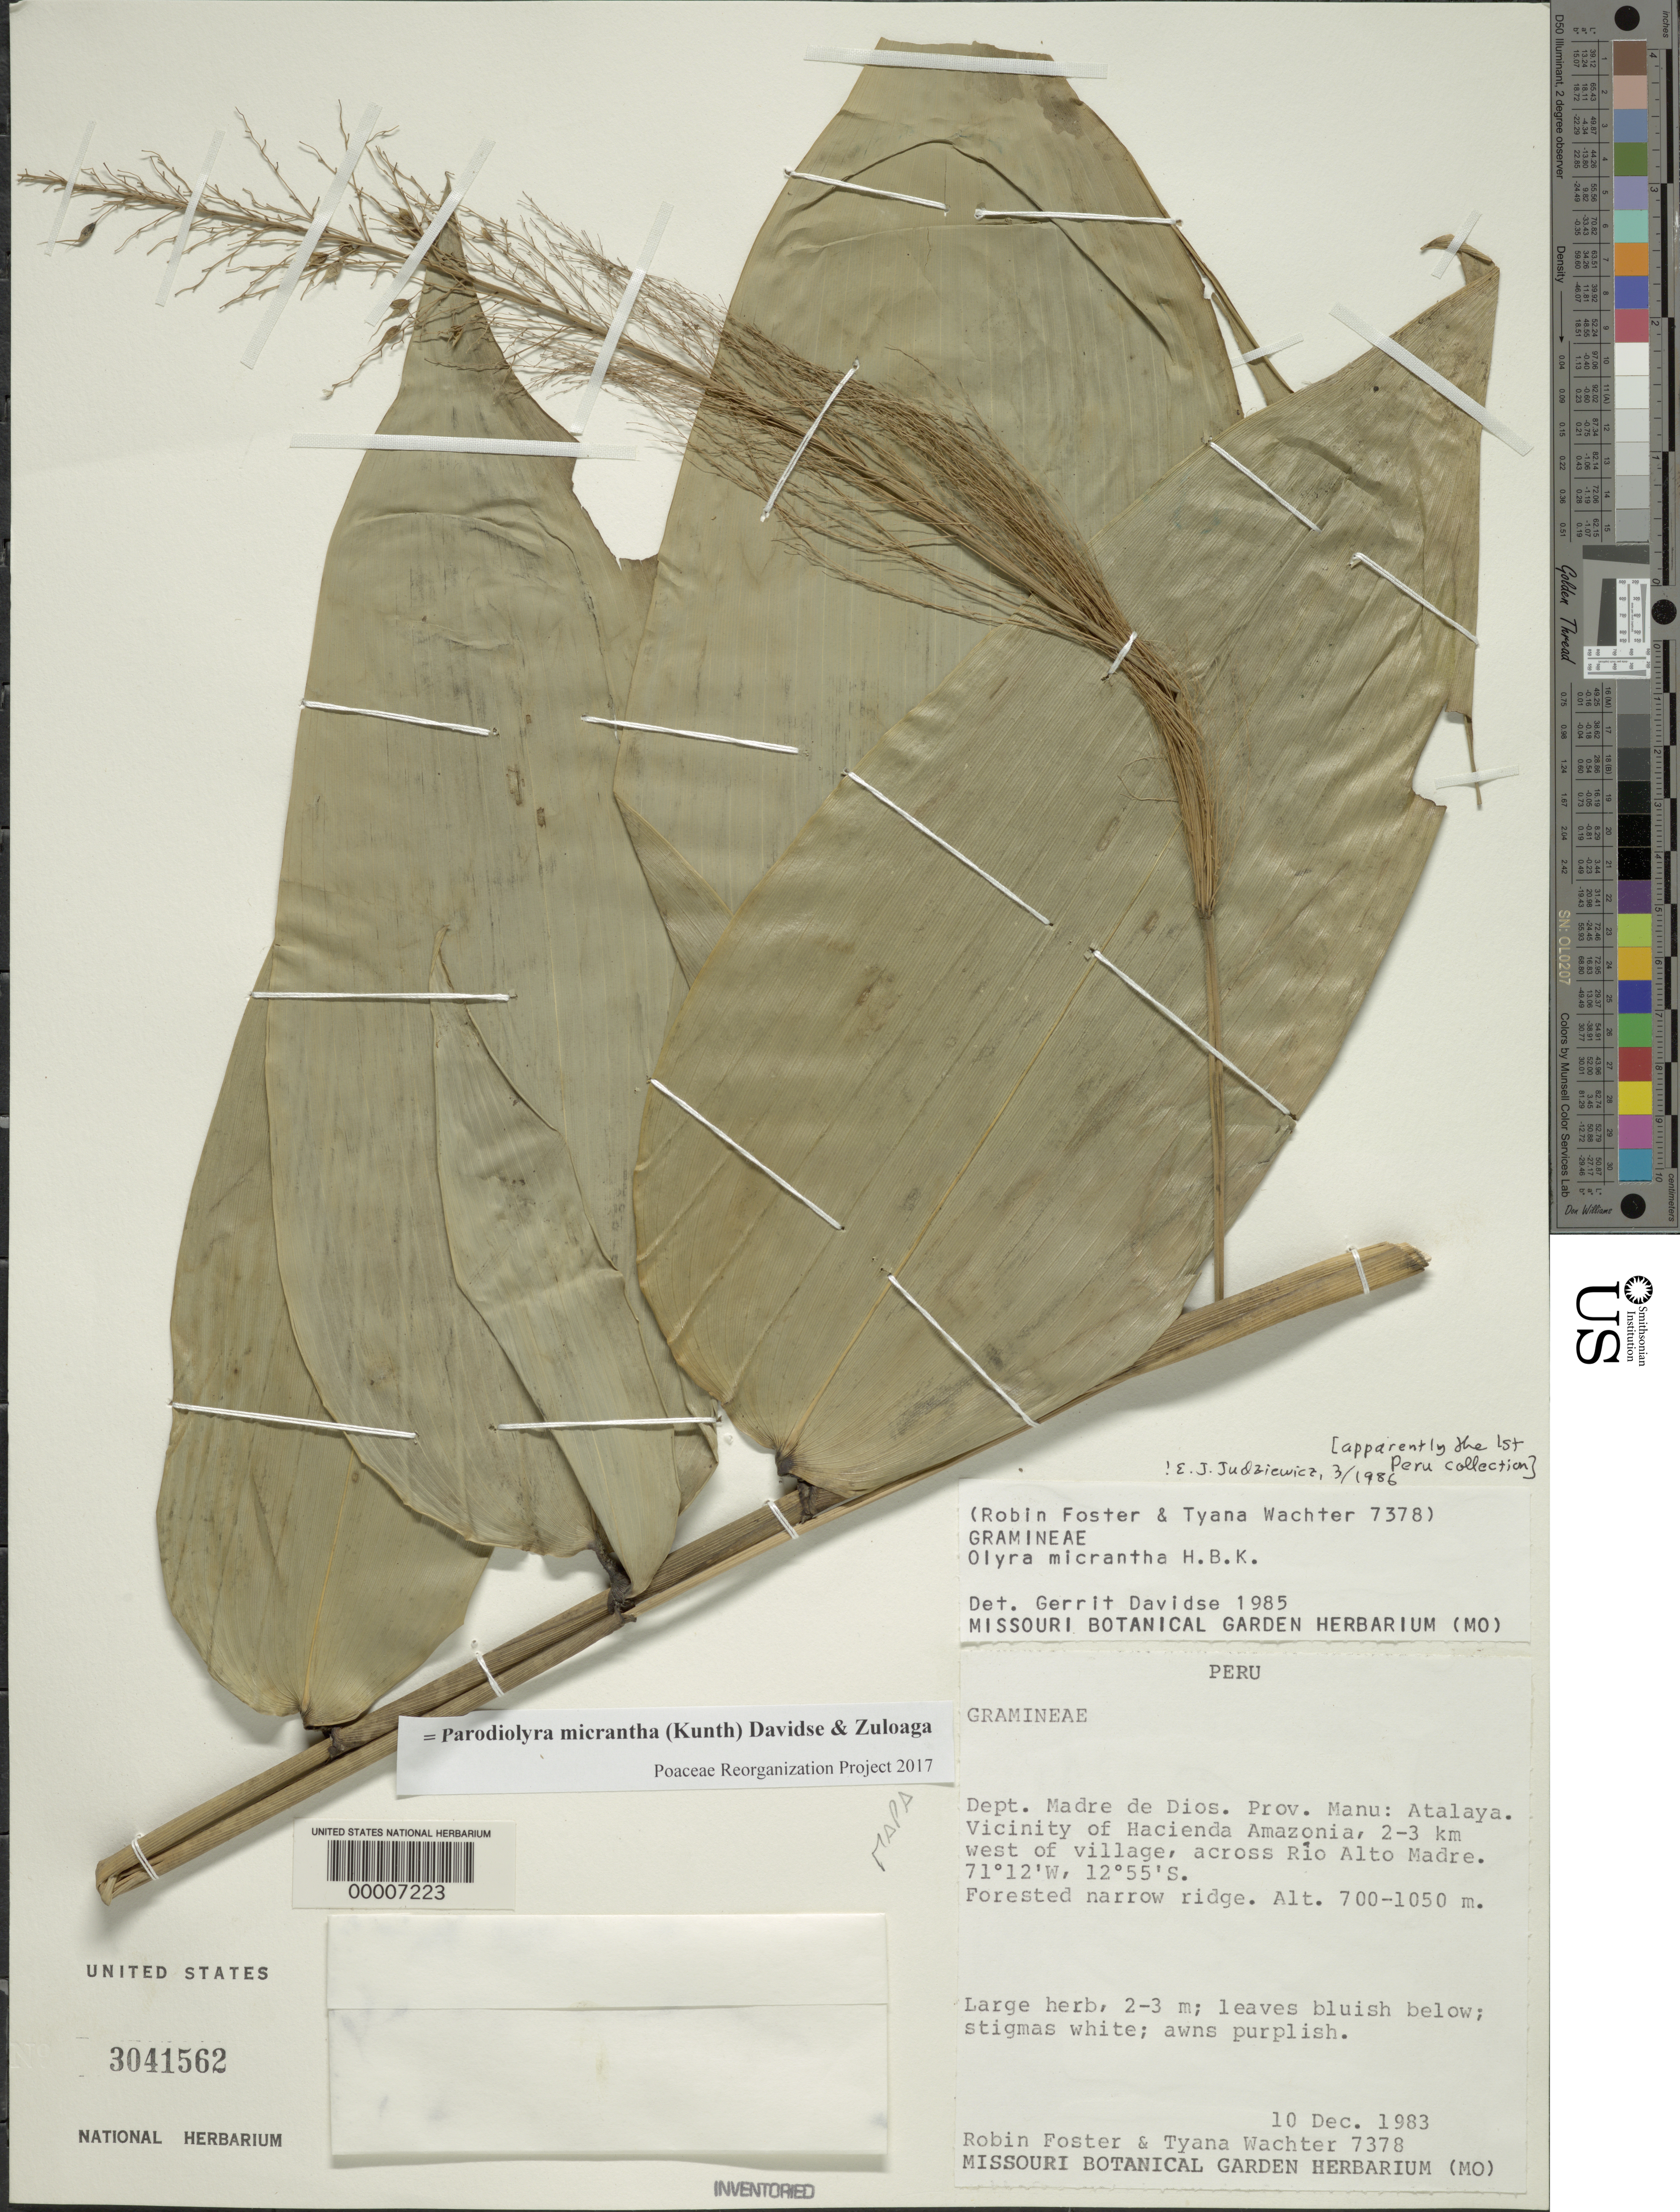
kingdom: Plantae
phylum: Tracheophyta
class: Liliopsida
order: Poales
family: Poaceae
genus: Parodiolyra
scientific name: Parodiolyra micrantha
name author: (Kunth) Davidse & Zuloaga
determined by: Poaceae Reorganization Project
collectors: R. Foster & T. Wachter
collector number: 7378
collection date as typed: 10 Dec 1983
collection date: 1983-12-10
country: Peru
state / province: Madre de Dios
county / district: Manú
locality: Atalaya, Hacienda Amazonia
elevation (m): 700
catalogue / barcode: US 3041562